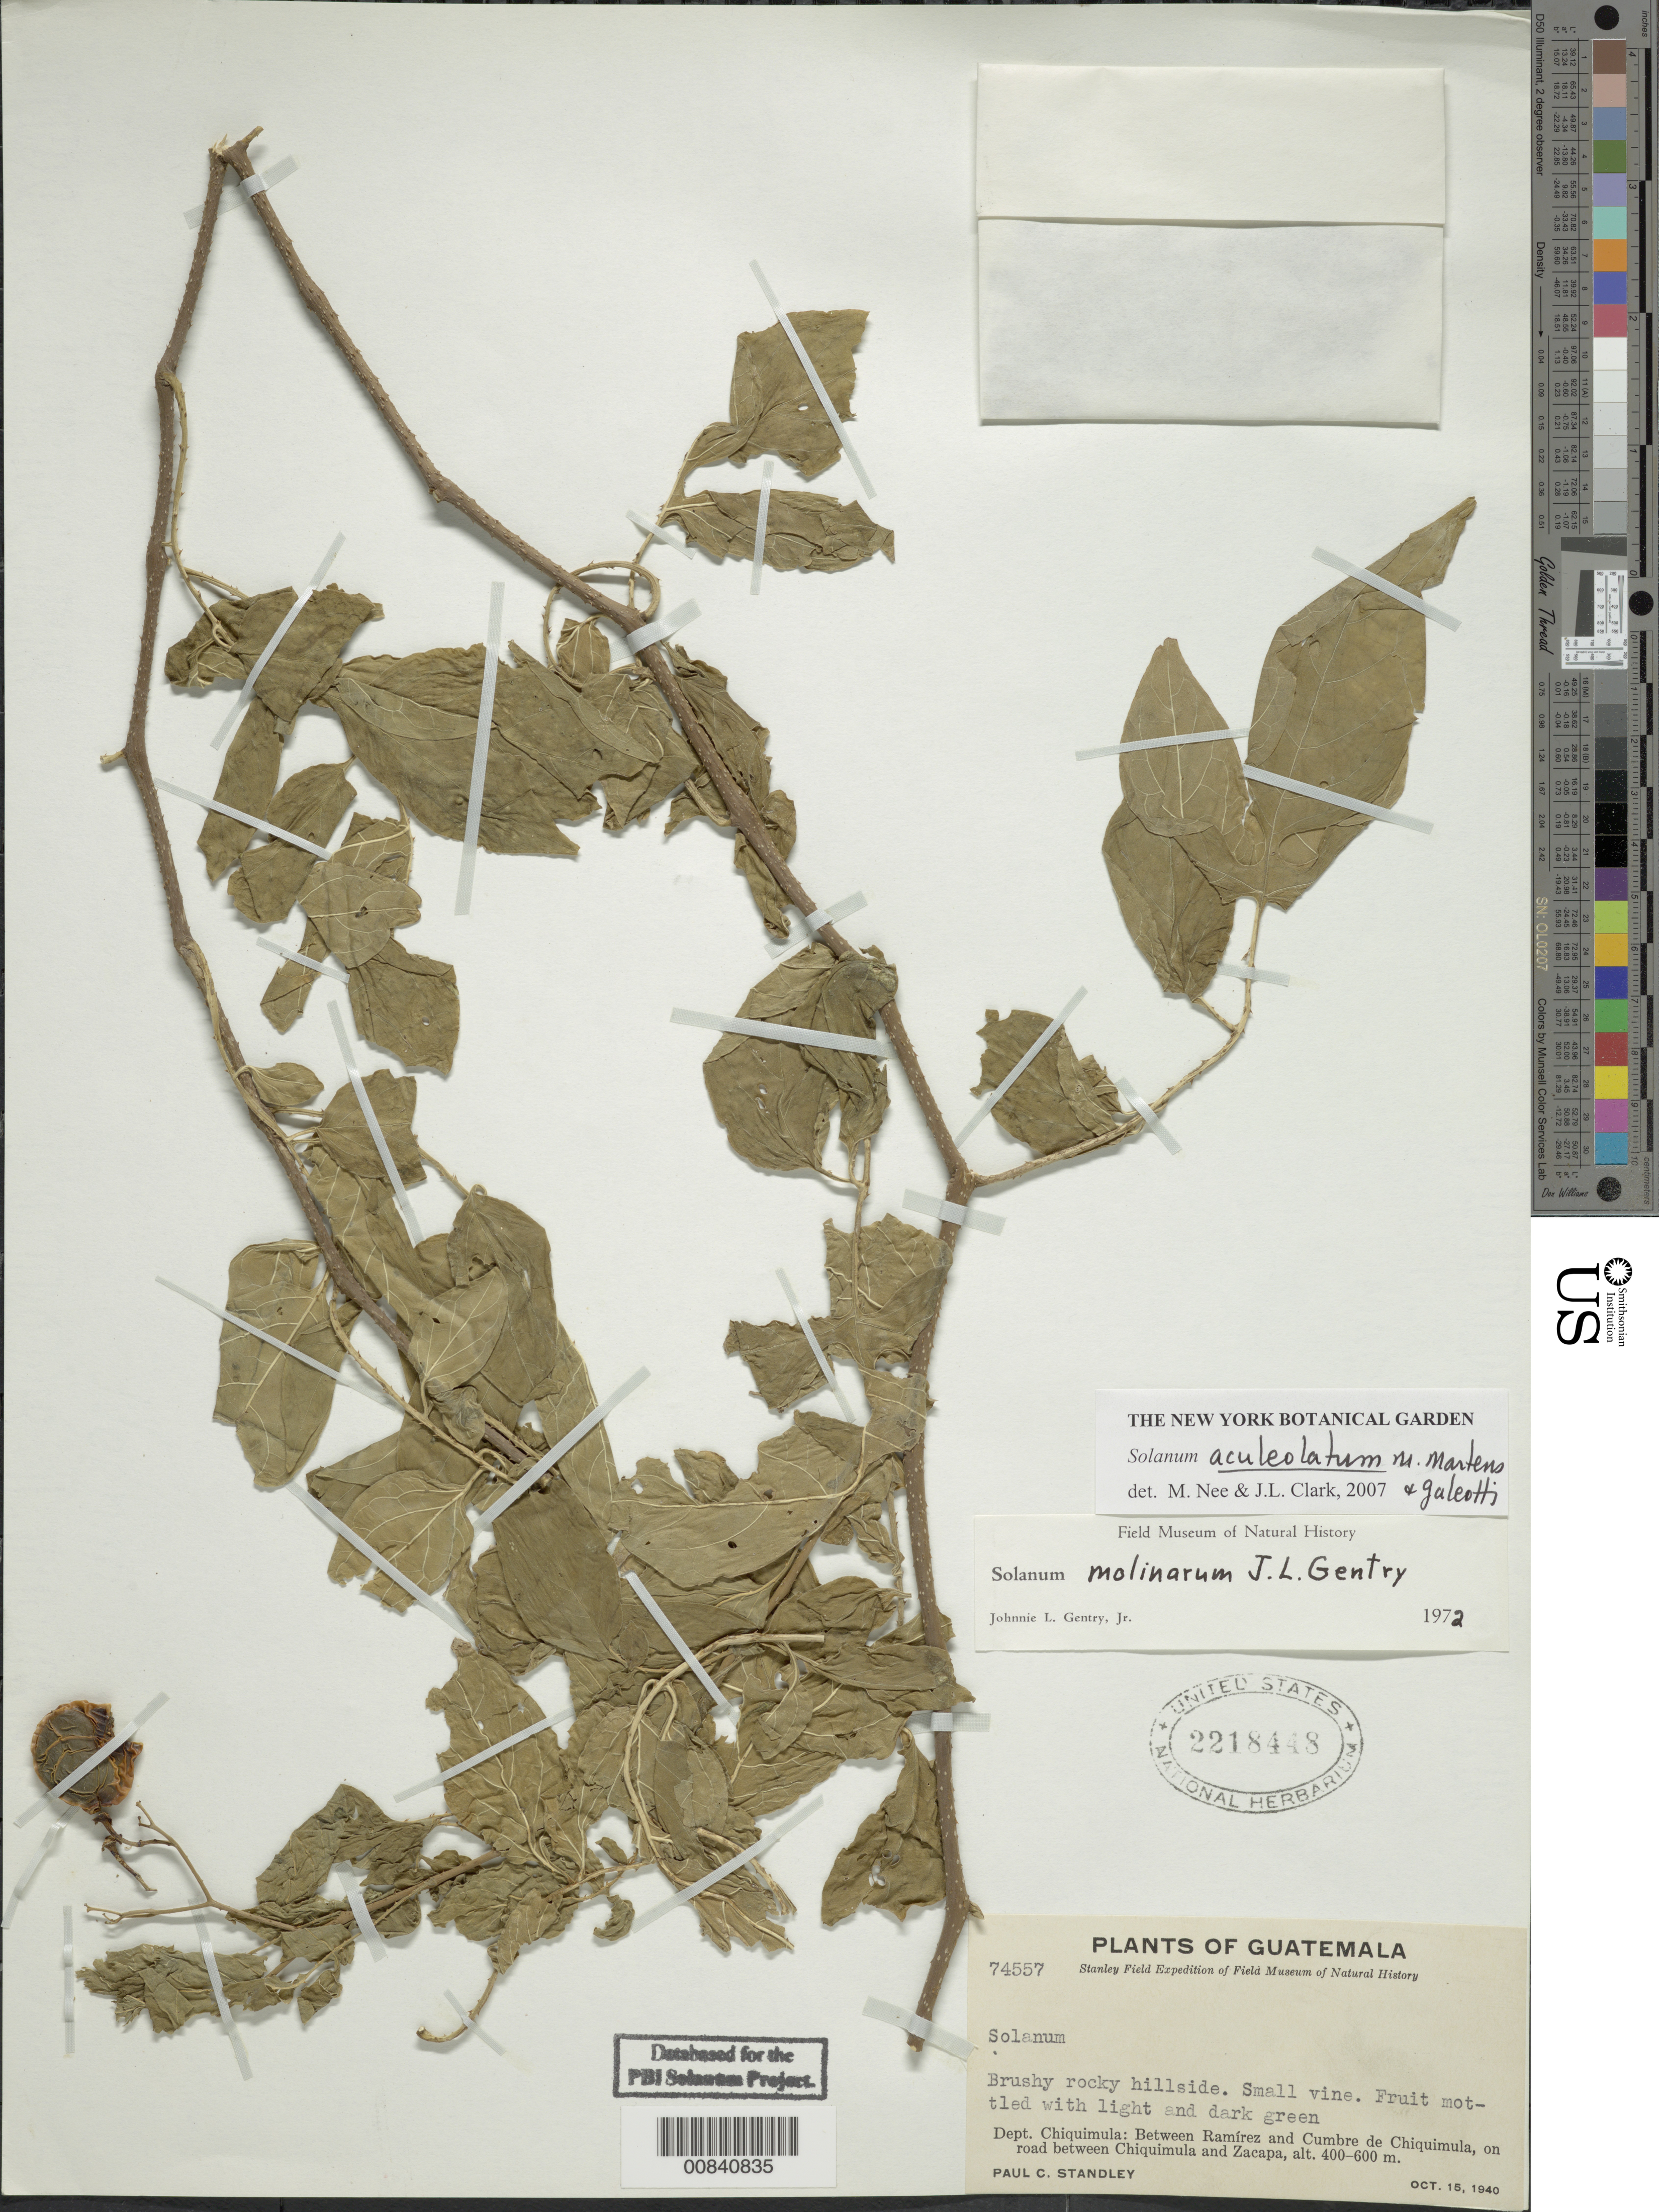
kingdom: Plantae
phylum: Tracheophyta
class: Magnoliopsida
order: Solanales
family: Solanaceae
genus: Solanum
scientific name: Solanum refractum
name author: Hook. & Arn.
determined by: Nee, M. H.; Clark, J. L.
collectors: P. C. Standley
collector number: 74557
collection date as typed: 15 Oct 1940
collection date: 1940-10-15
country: Guatemala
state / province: Chiquimula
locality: between Ramírez and Cumbre de Chiquimula, road between Chiquimula and Zacapa.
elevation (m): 400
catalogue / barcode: US 2218448